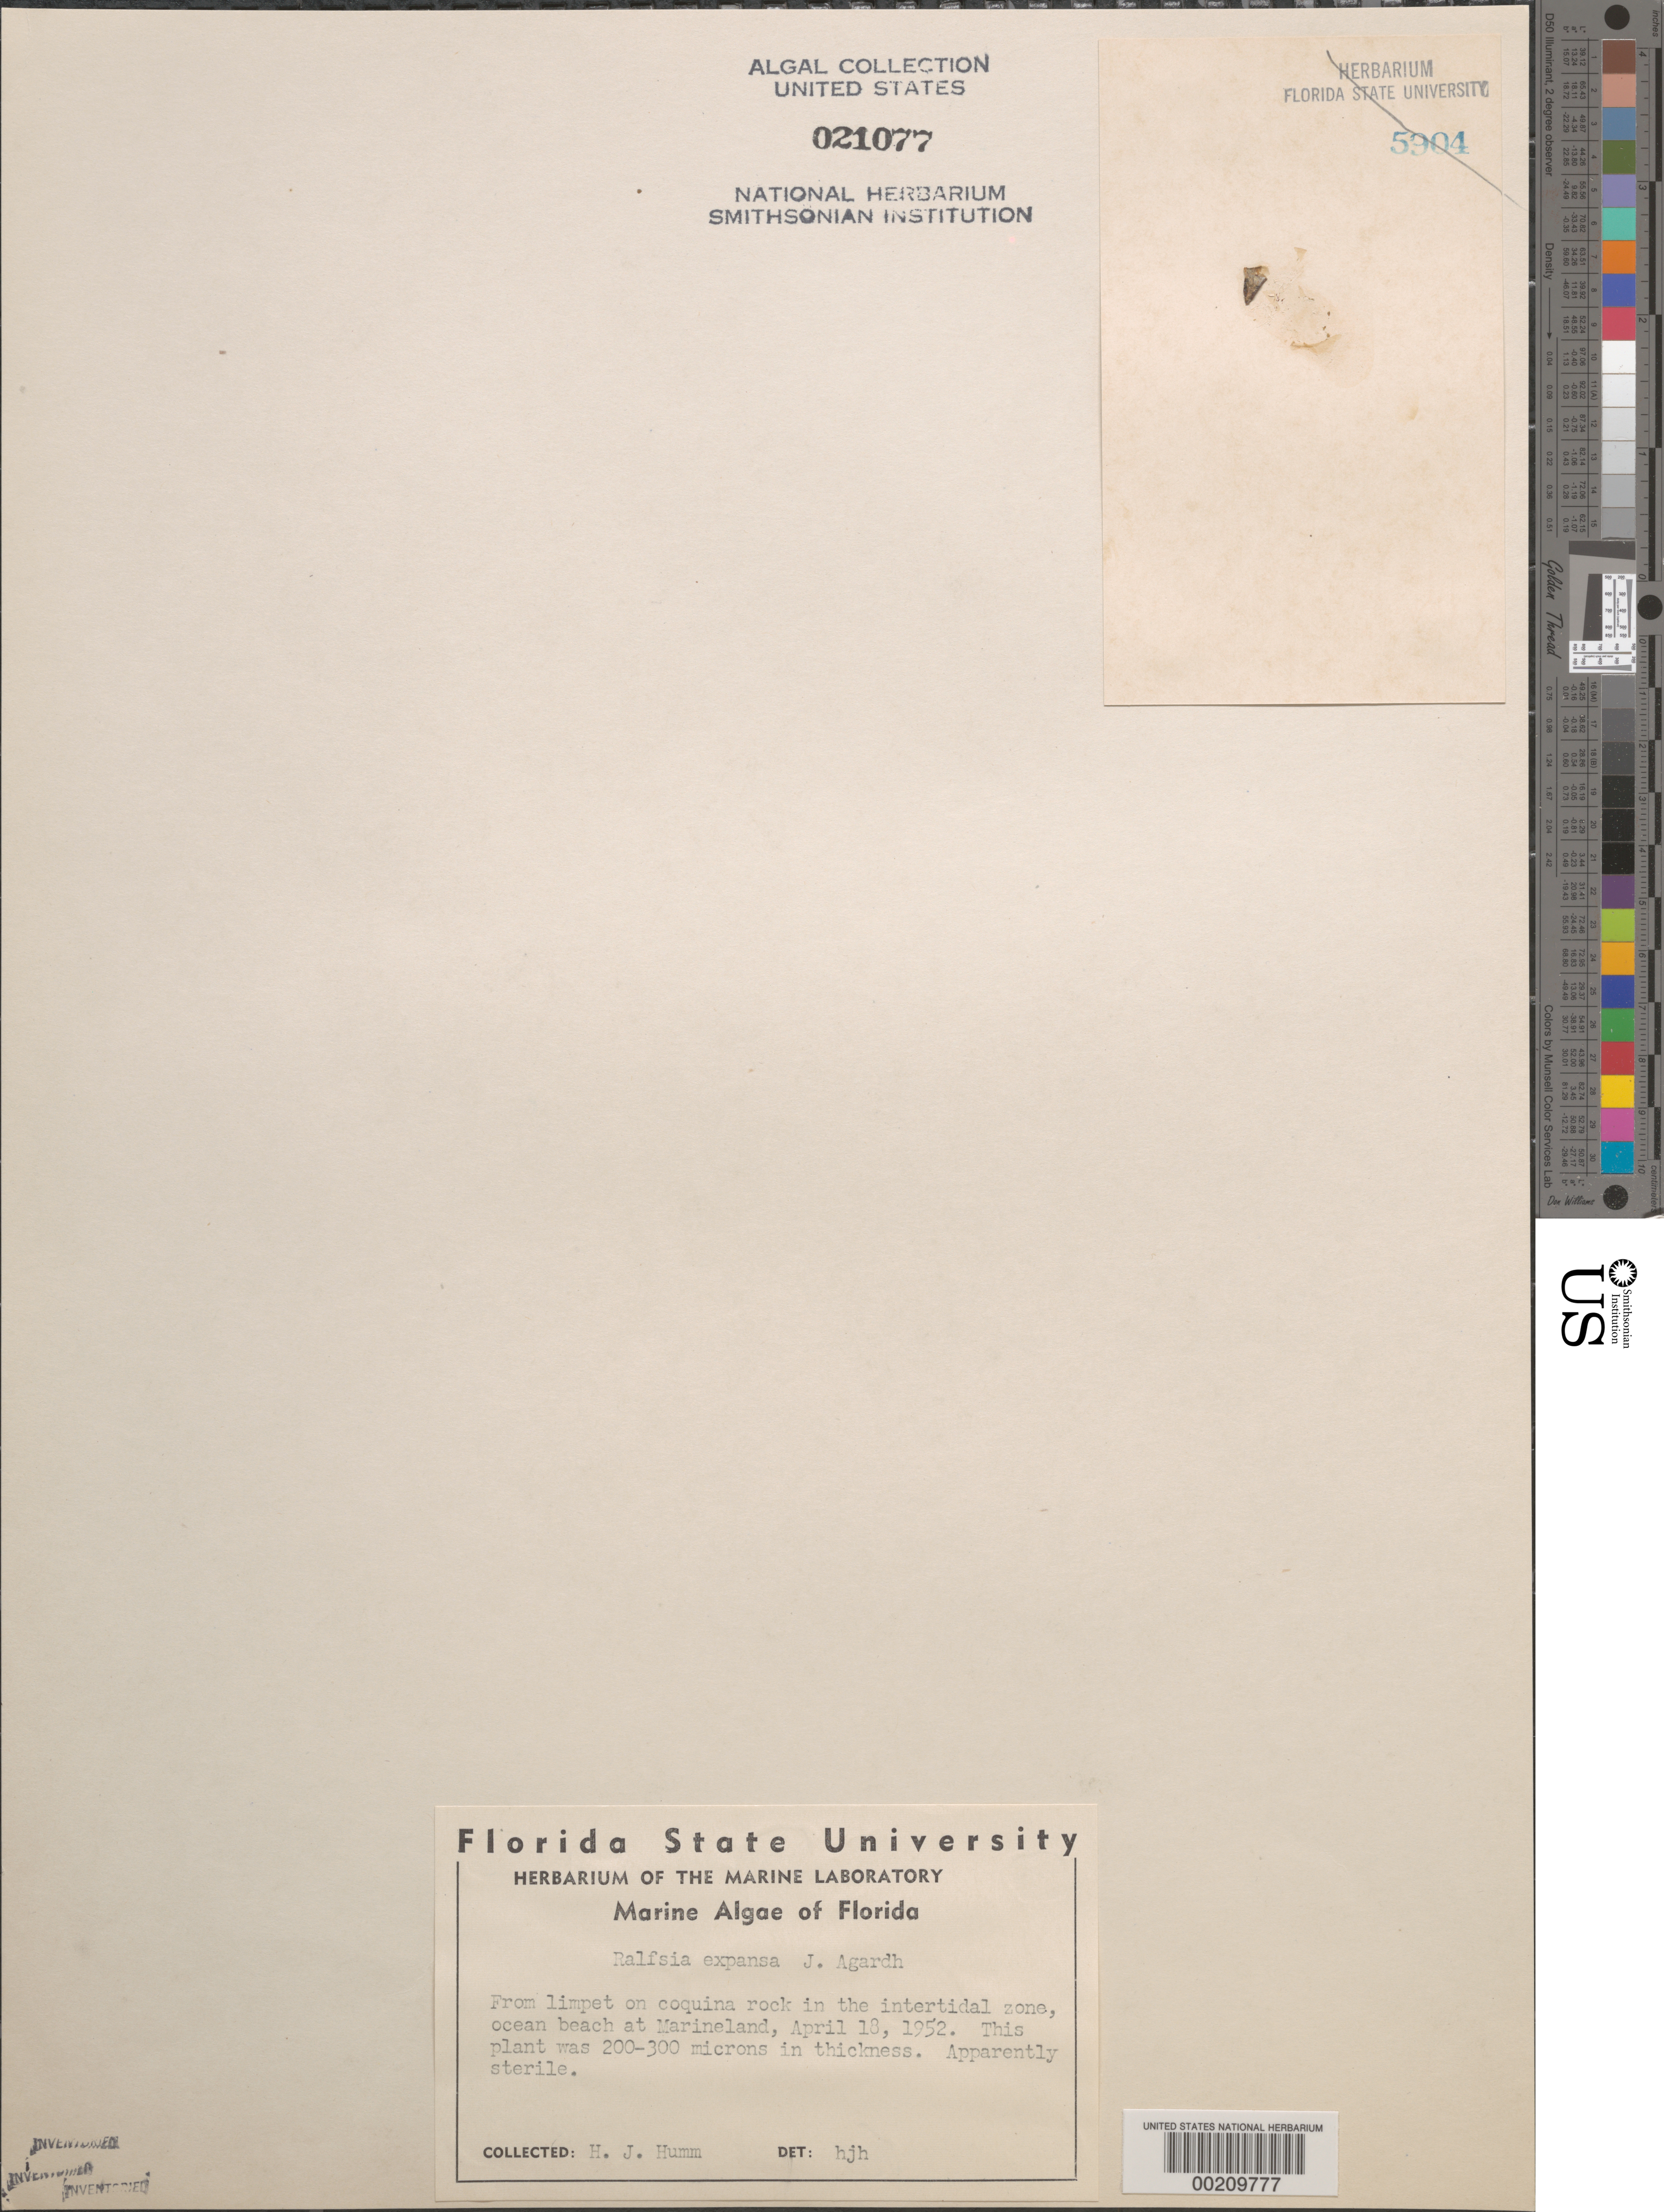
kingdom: Chromista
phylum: Ochrophyta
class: Phaeophyceae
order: Ralfsiales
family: Neoralfsiaceae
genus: Neoralfsia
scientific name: Neoralfsia expansa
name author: (J. Agardh) P.-E. Lim & H.Kawai ex Cormaci & G.Furnari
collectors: H. J. Humm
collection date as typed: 18 Apr 1952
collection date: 1952-04-18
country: United States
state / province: Florida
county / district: Flagler County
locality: Marineland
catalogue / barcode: US 21077